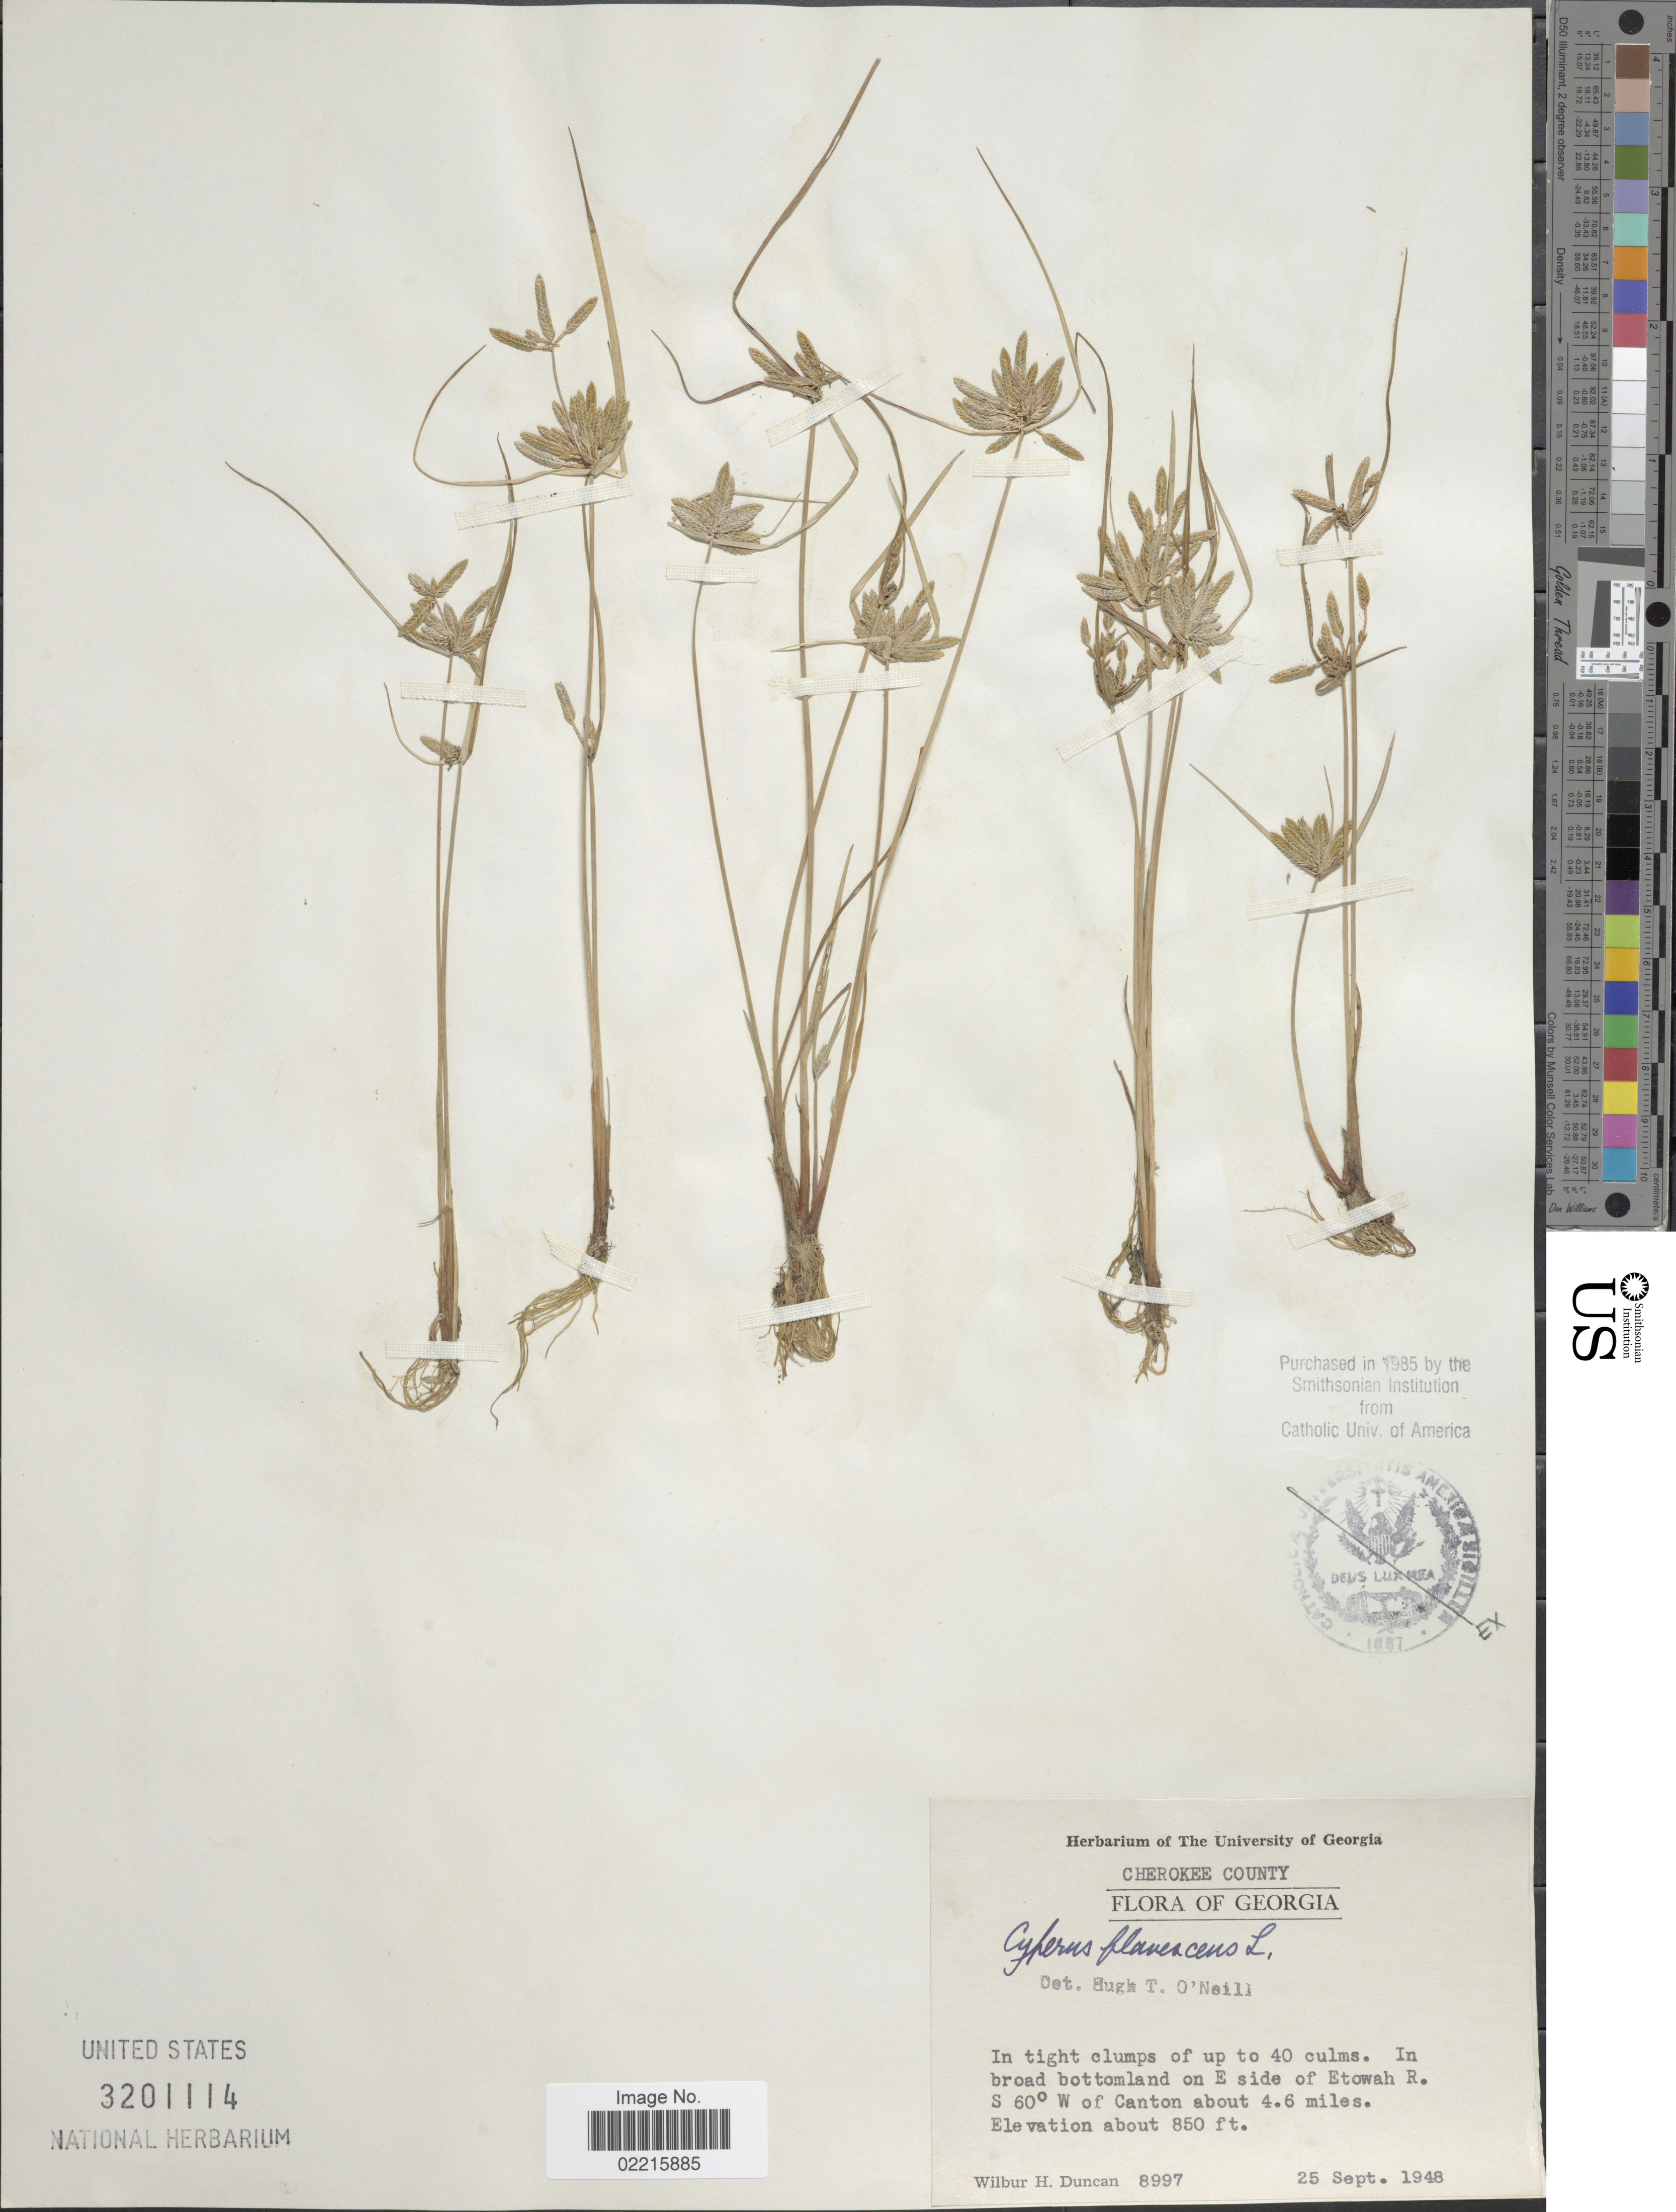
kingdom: Plantae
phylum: Tracheophyta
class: Liliopsida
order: Poales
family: Cyperaceae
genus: Cyperus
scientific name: Cyperus flavescens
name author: L.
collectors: W. H. Duncan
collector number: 8997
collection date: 1948-09-25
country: United States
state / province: Georgia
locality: Cherokee County. In broad bottomland on E side of Etowah R. S 60° W of Canton about 4.6 miles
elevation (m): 259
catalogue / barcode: US 3201114